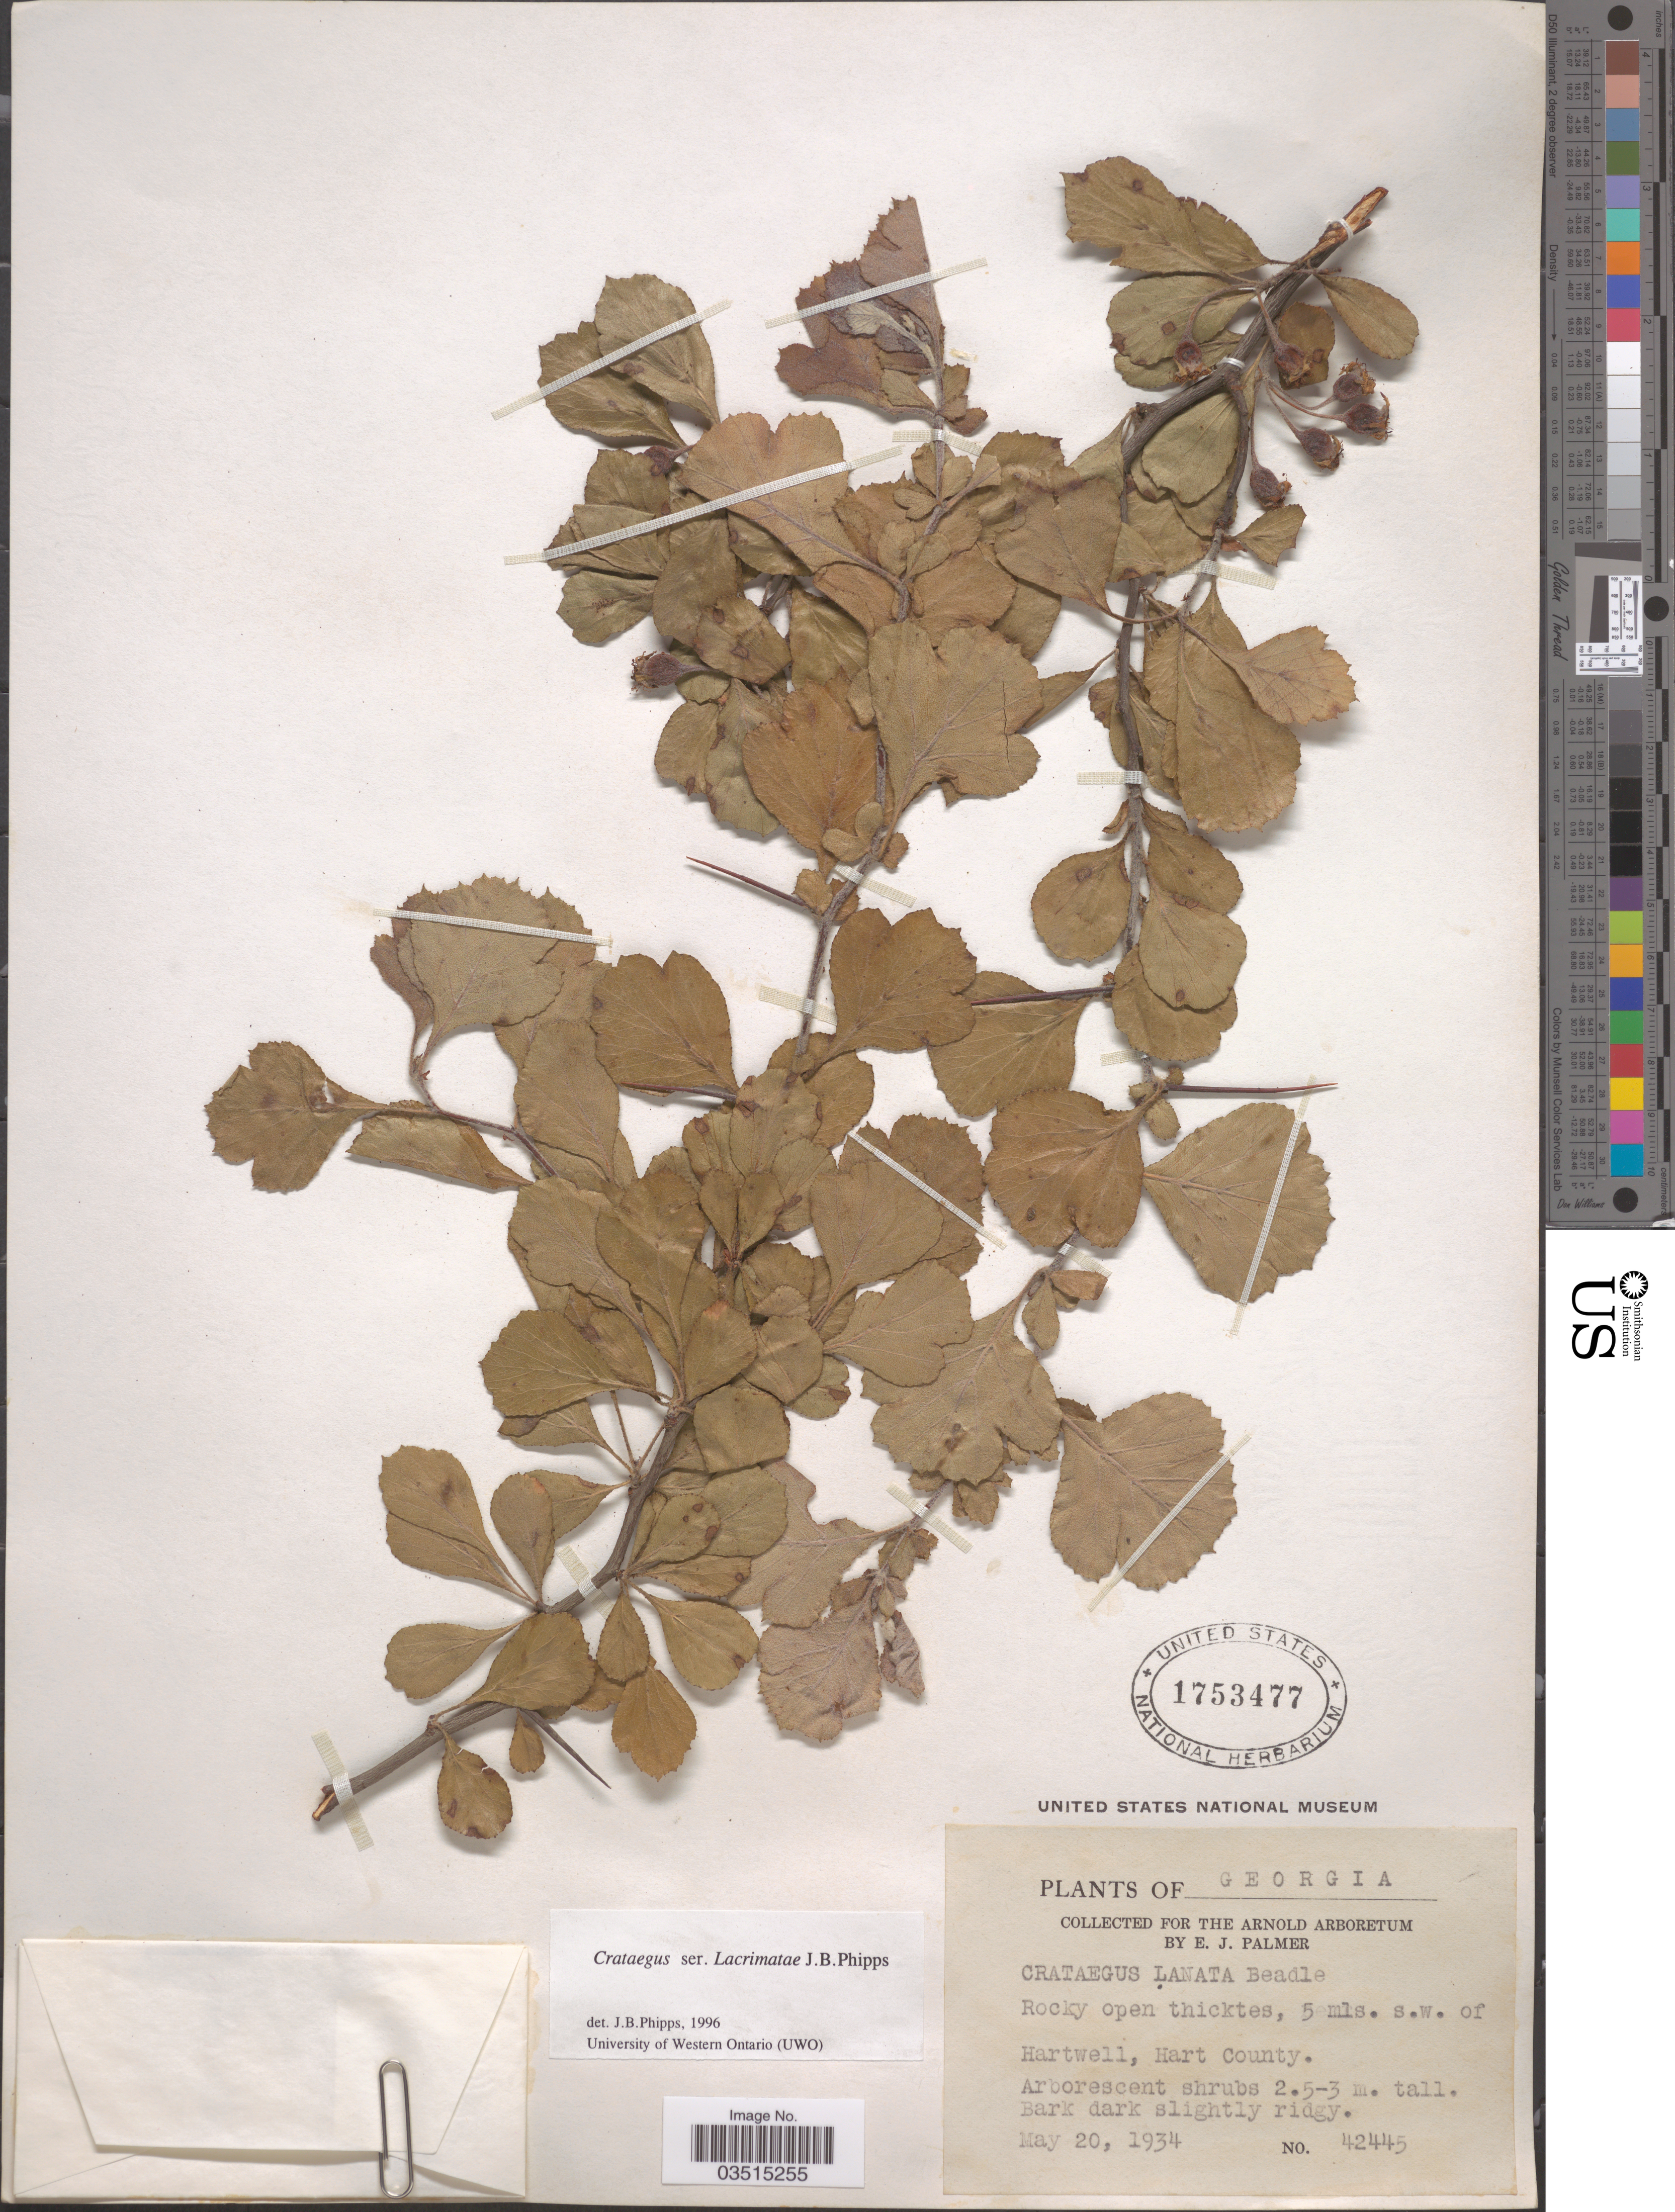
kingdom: Plantae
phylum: Tracheophyta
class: Magnoliopsida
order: Rosales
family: Rosaceae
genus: Crataegus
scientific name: Crataegus lanata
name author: Beadle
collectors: E. J. Palmer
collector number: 42445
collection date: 1934-05-20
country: United States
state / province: Georgia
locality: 5 mls. s.w. of Hartwell, Hart County.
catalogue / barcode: US 1753477